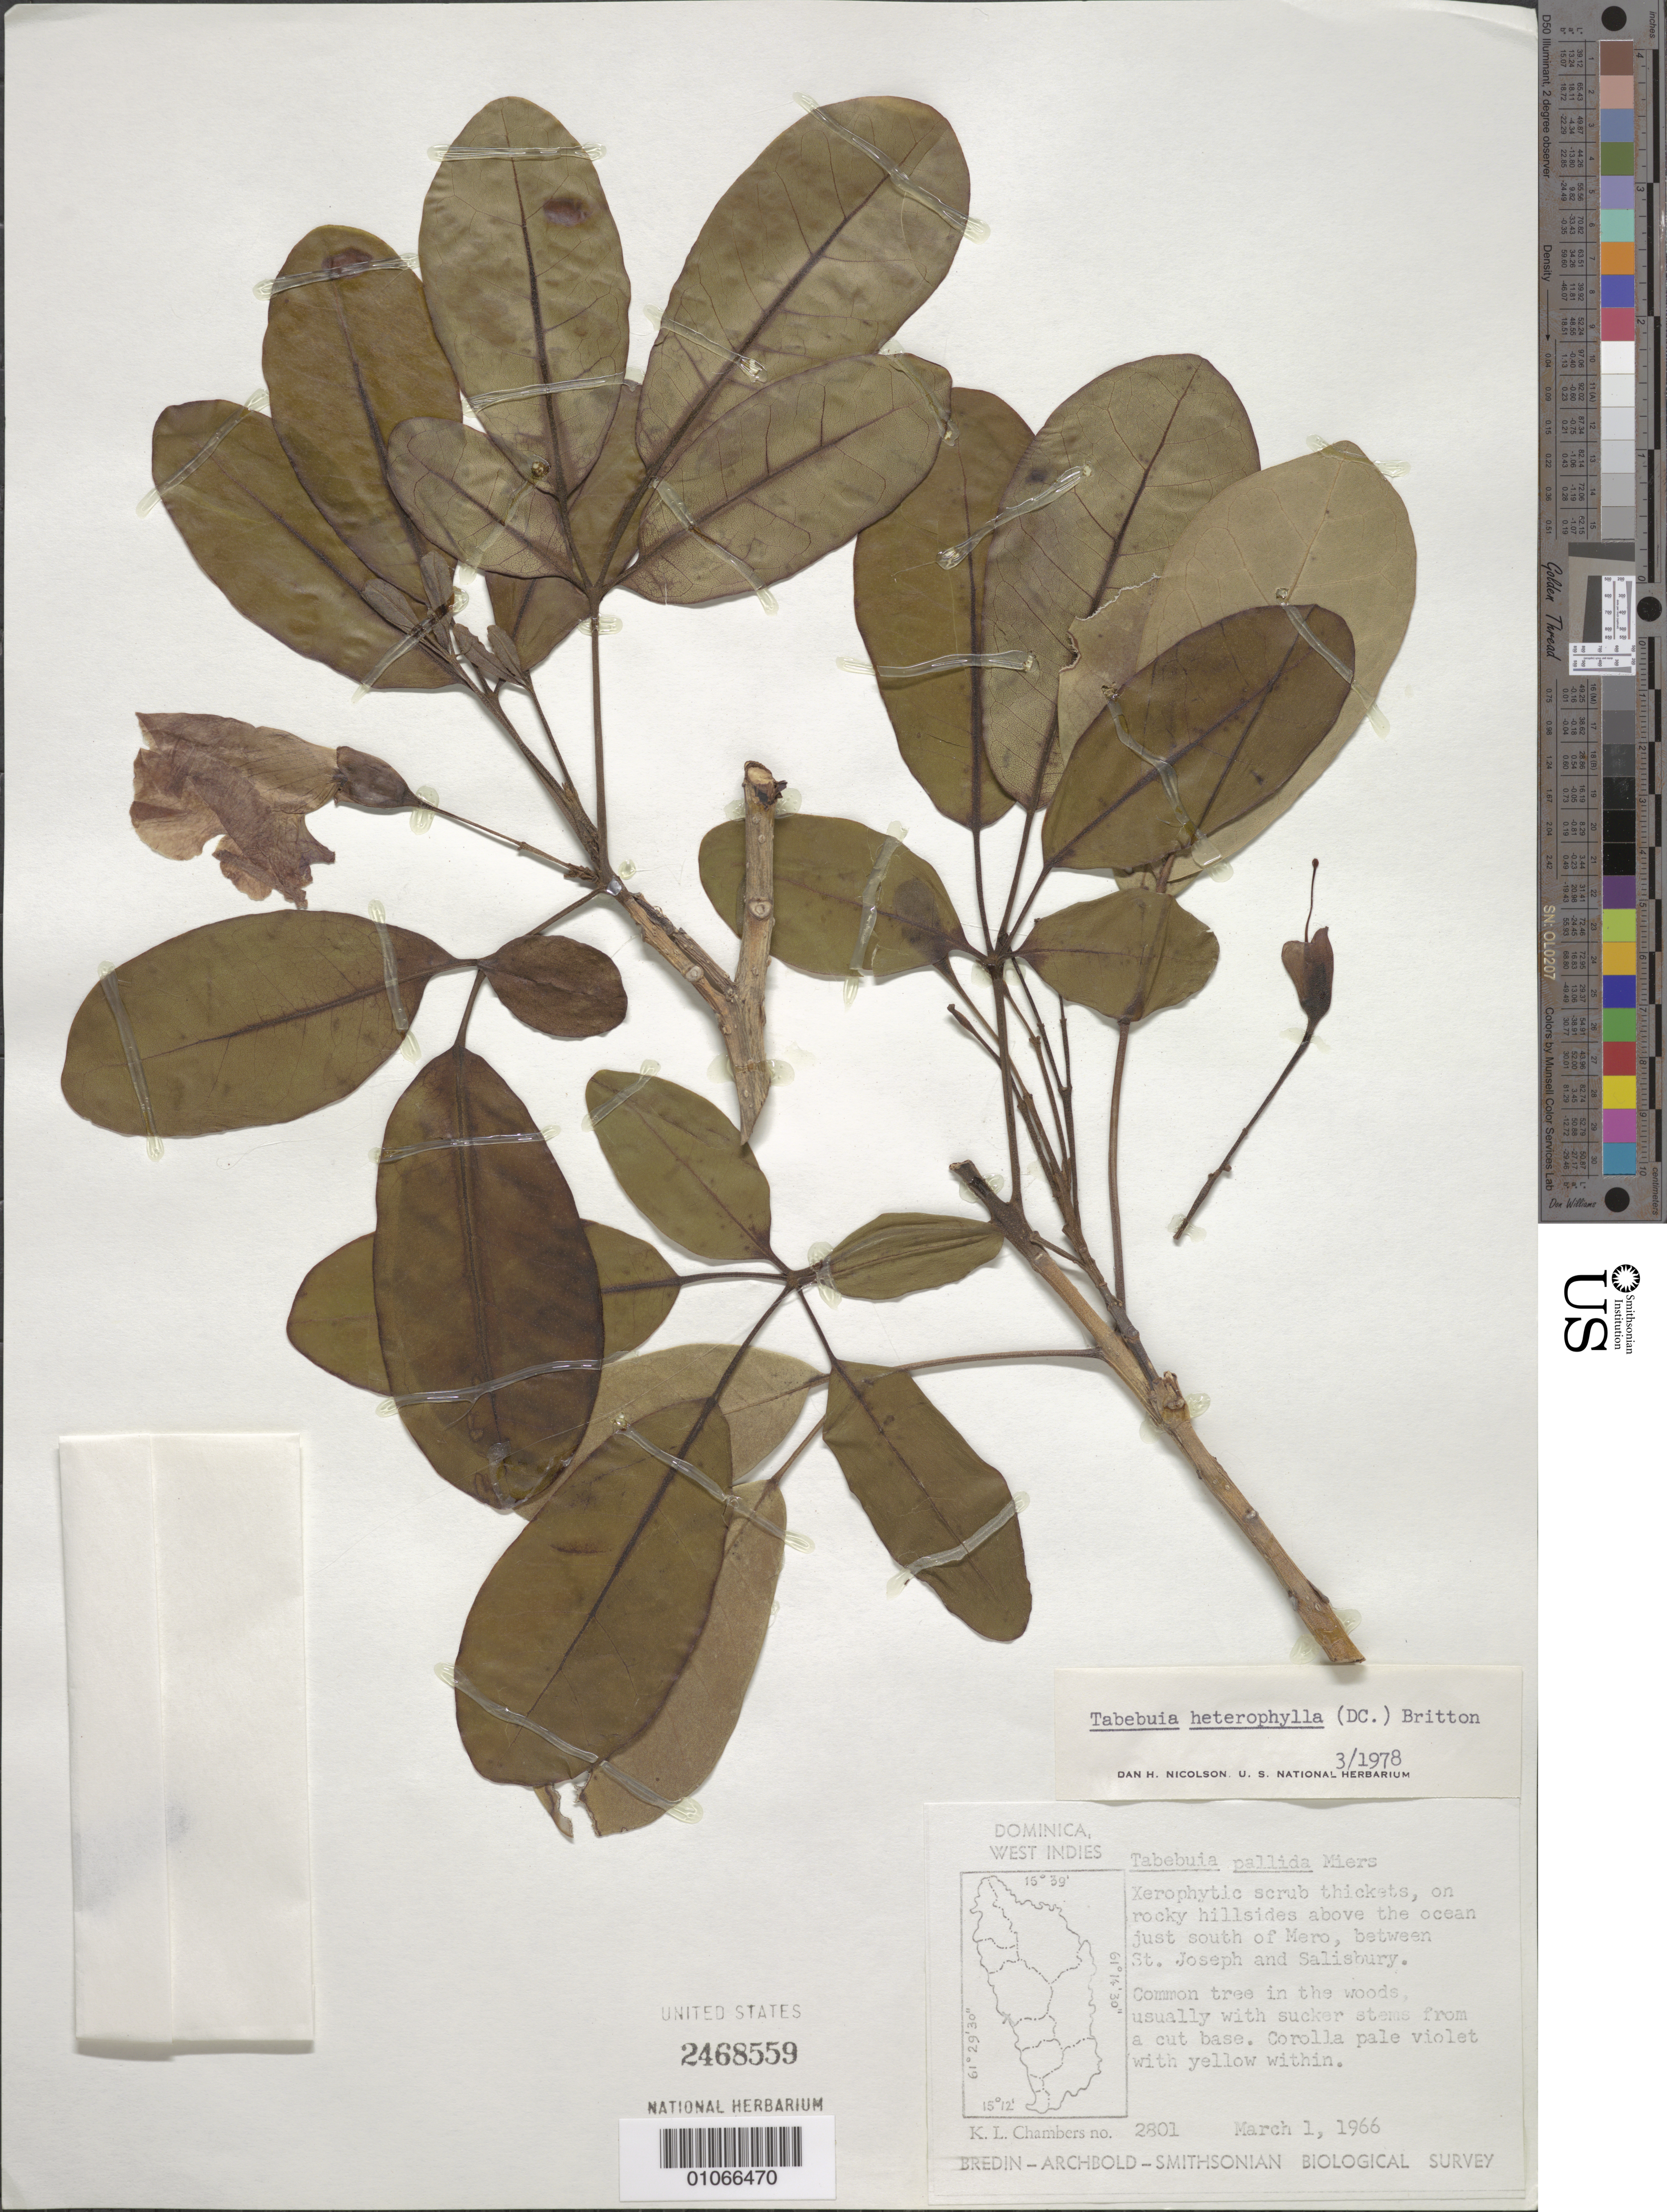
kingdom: Plantae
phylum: Tracheophyta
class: Magnoliopsida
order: Lamiales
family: Bignoniaceae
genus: Tabebuia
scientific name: Tabebuia heterophylla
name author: (DC.) Britton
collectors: K. L. Chambers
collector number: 2801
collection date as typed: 01 Mar 1966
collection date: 1966-03-01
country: Dominica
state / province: St. Joseph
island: Dominica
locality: Xerophytic scrub thickets, on rocky hillsides above the ocean just south of Mero, between St. Joseph and Salisbury.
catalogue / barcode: US 2468559